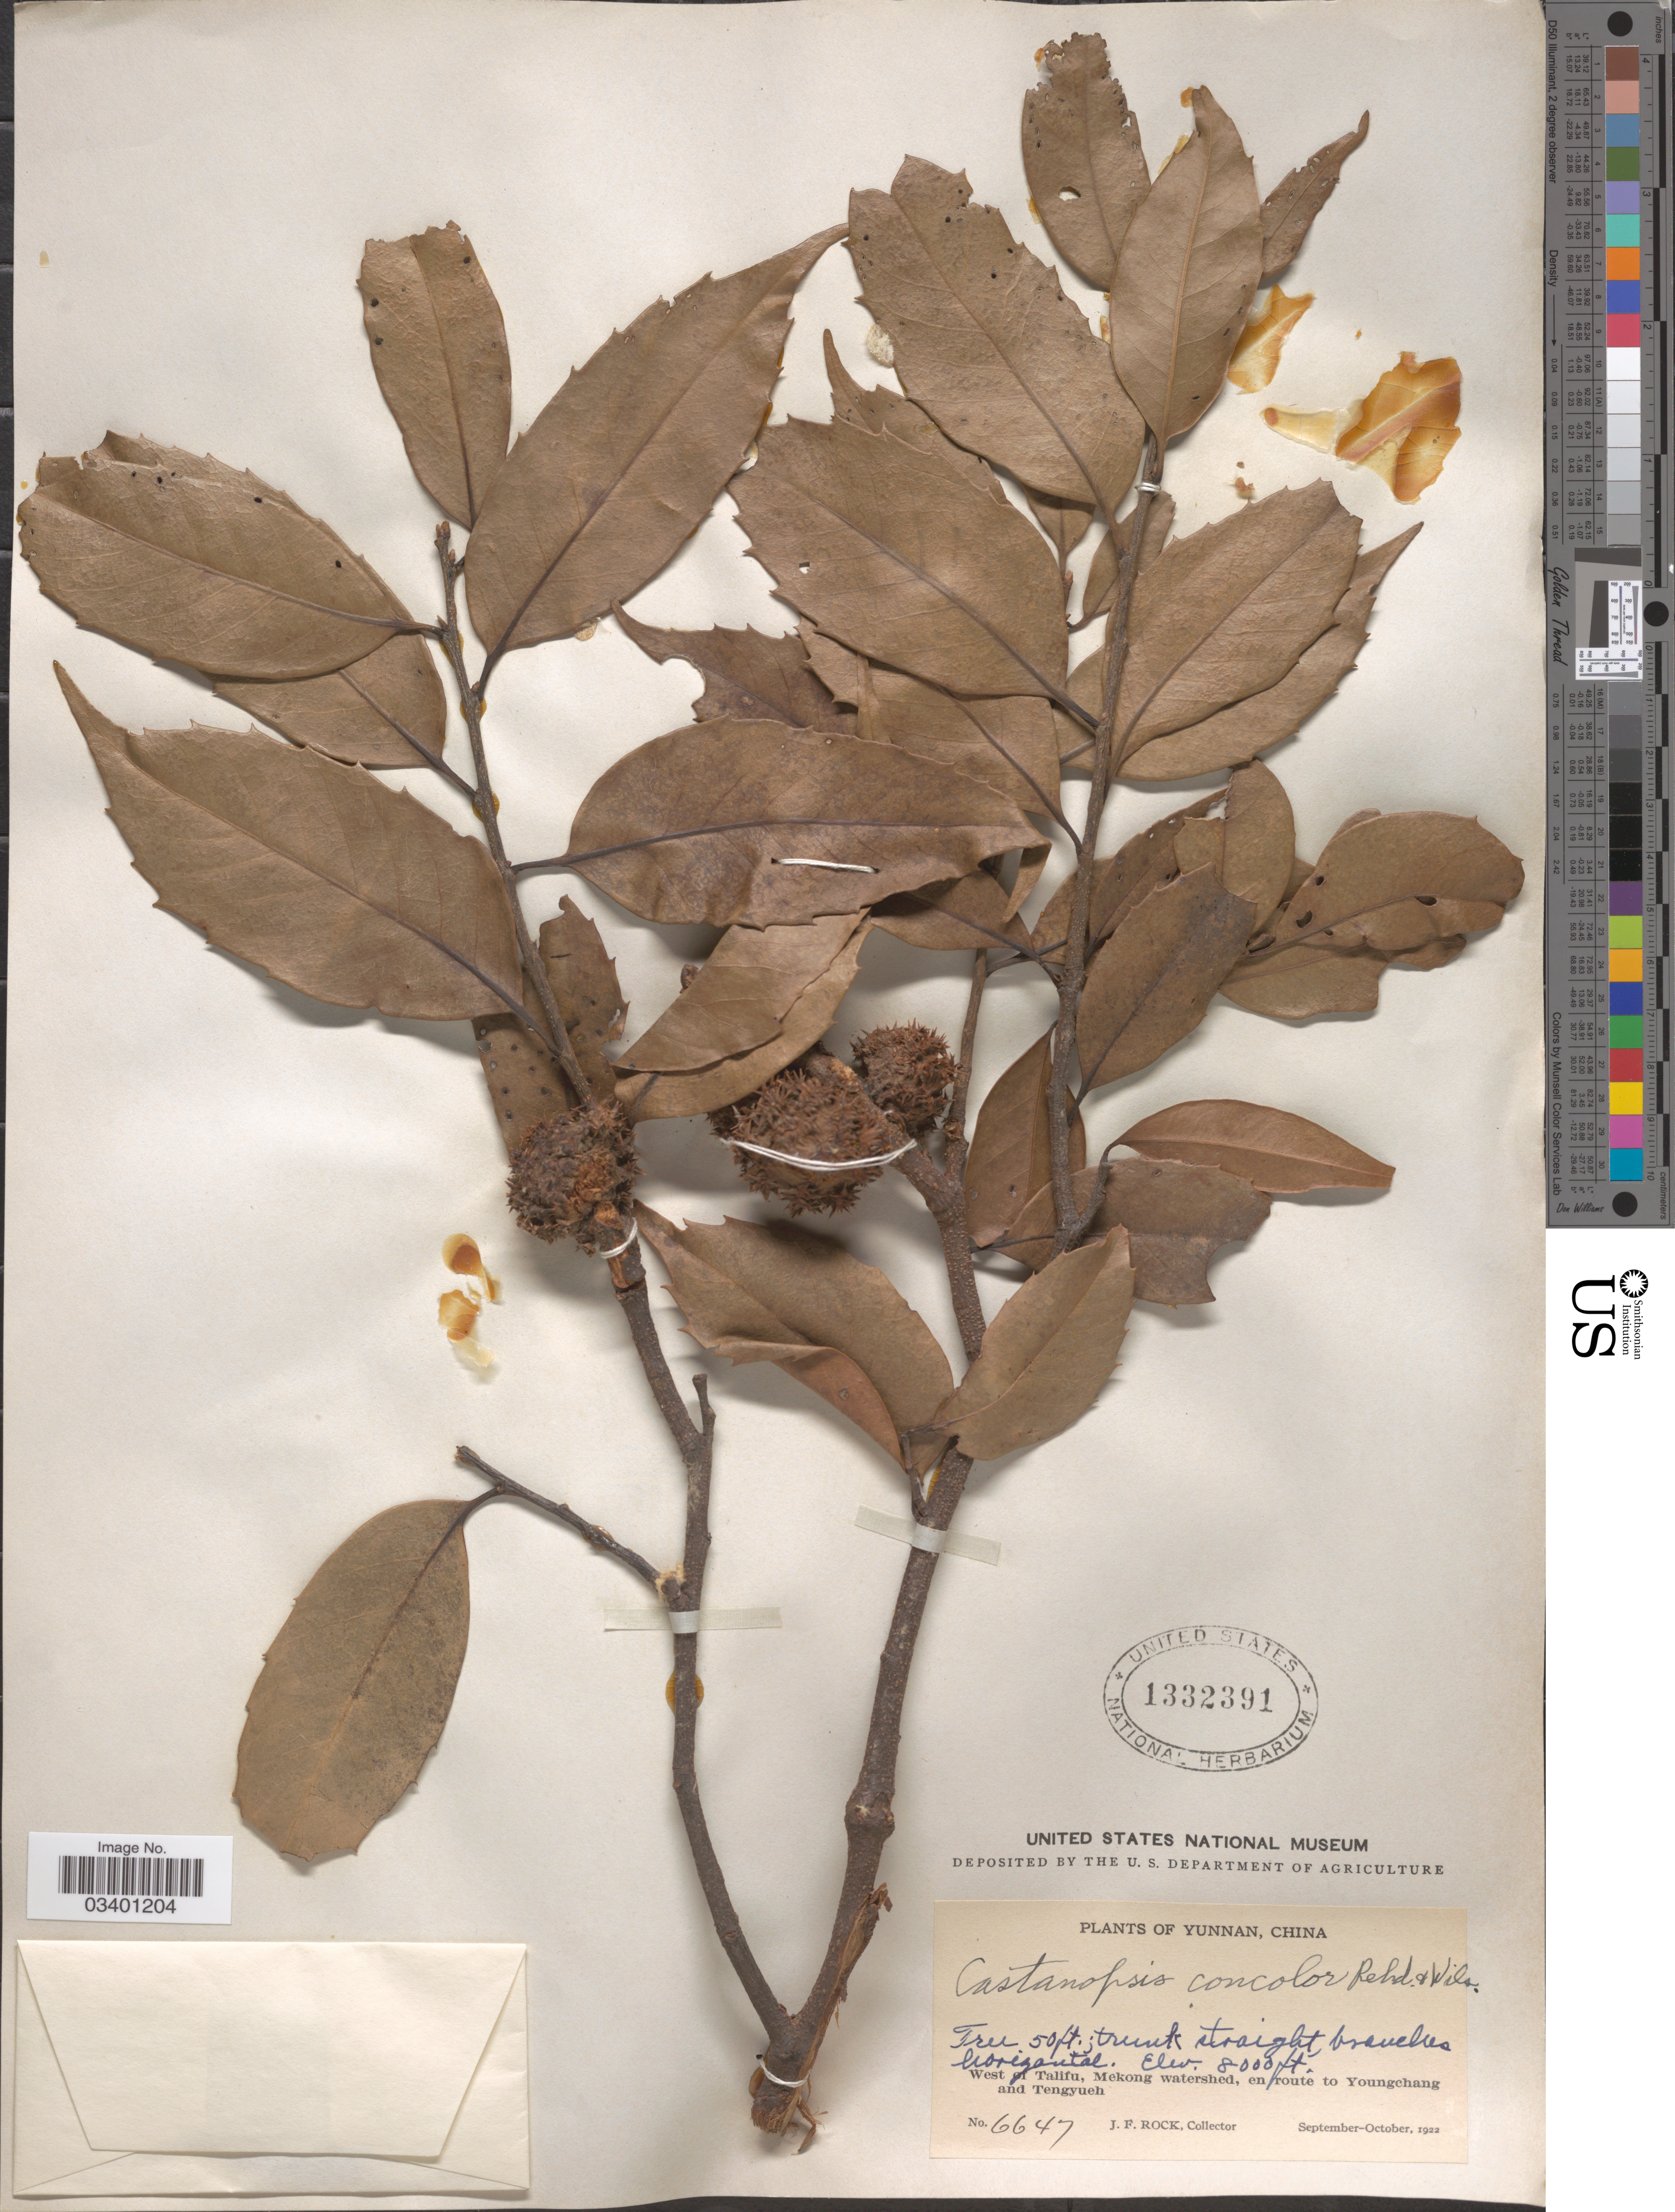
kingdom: Plantae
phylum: Tracheophyta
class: Magnoliopsida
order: Fagales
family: Fagaceae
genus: Castanopsis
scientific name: Castanopsis orthacantha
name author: Franch.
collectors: J. Rock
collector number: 6647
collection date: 1922-09/1922-10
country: China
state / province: Yunnan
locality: West of Talifu, Mekong watershed, en route to Youngchang and Tengyueh.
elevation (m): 2438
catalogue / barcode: US 1332391